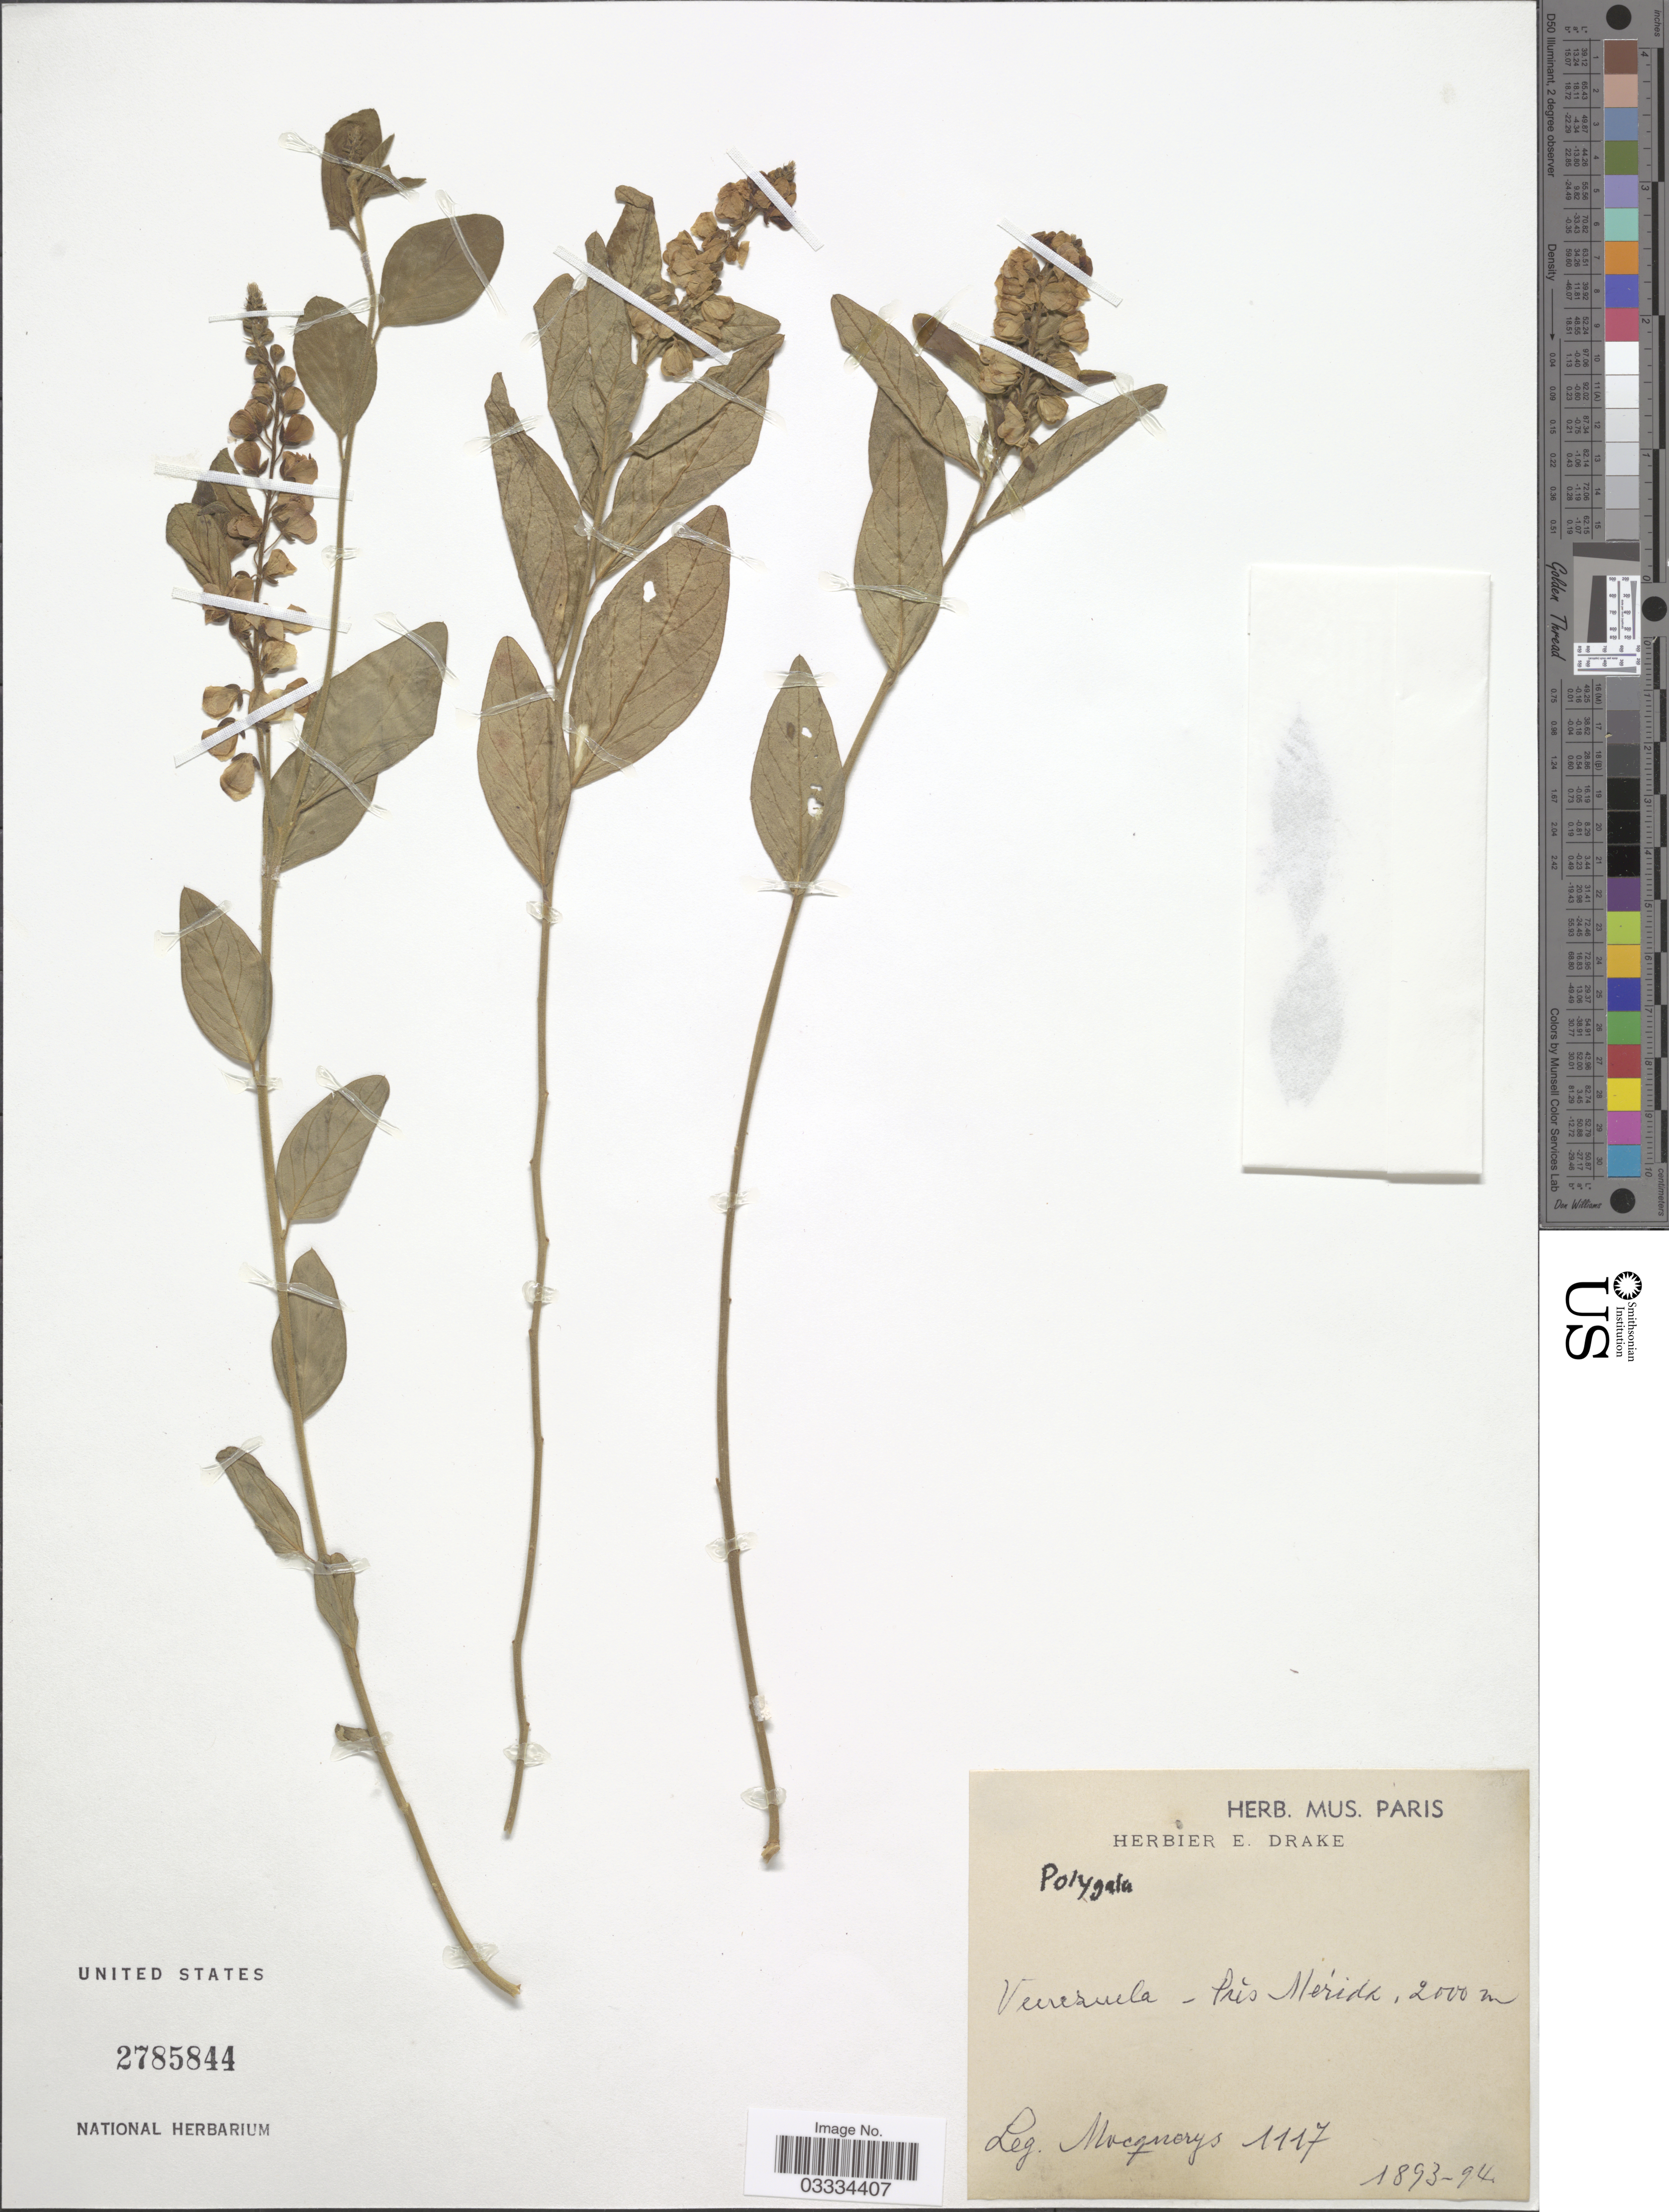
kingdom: Plantae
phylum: Tracheophyta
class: Magnoliopsida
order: Fabales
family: Polygalaceae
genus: Polygala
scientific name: Polygala sp.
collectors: A. Mocquerys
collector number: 1117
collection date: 1893/1894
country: Venezuela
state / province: Mérida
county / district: Libertador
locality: Mérida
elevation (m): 2000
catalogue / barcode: US 2785844